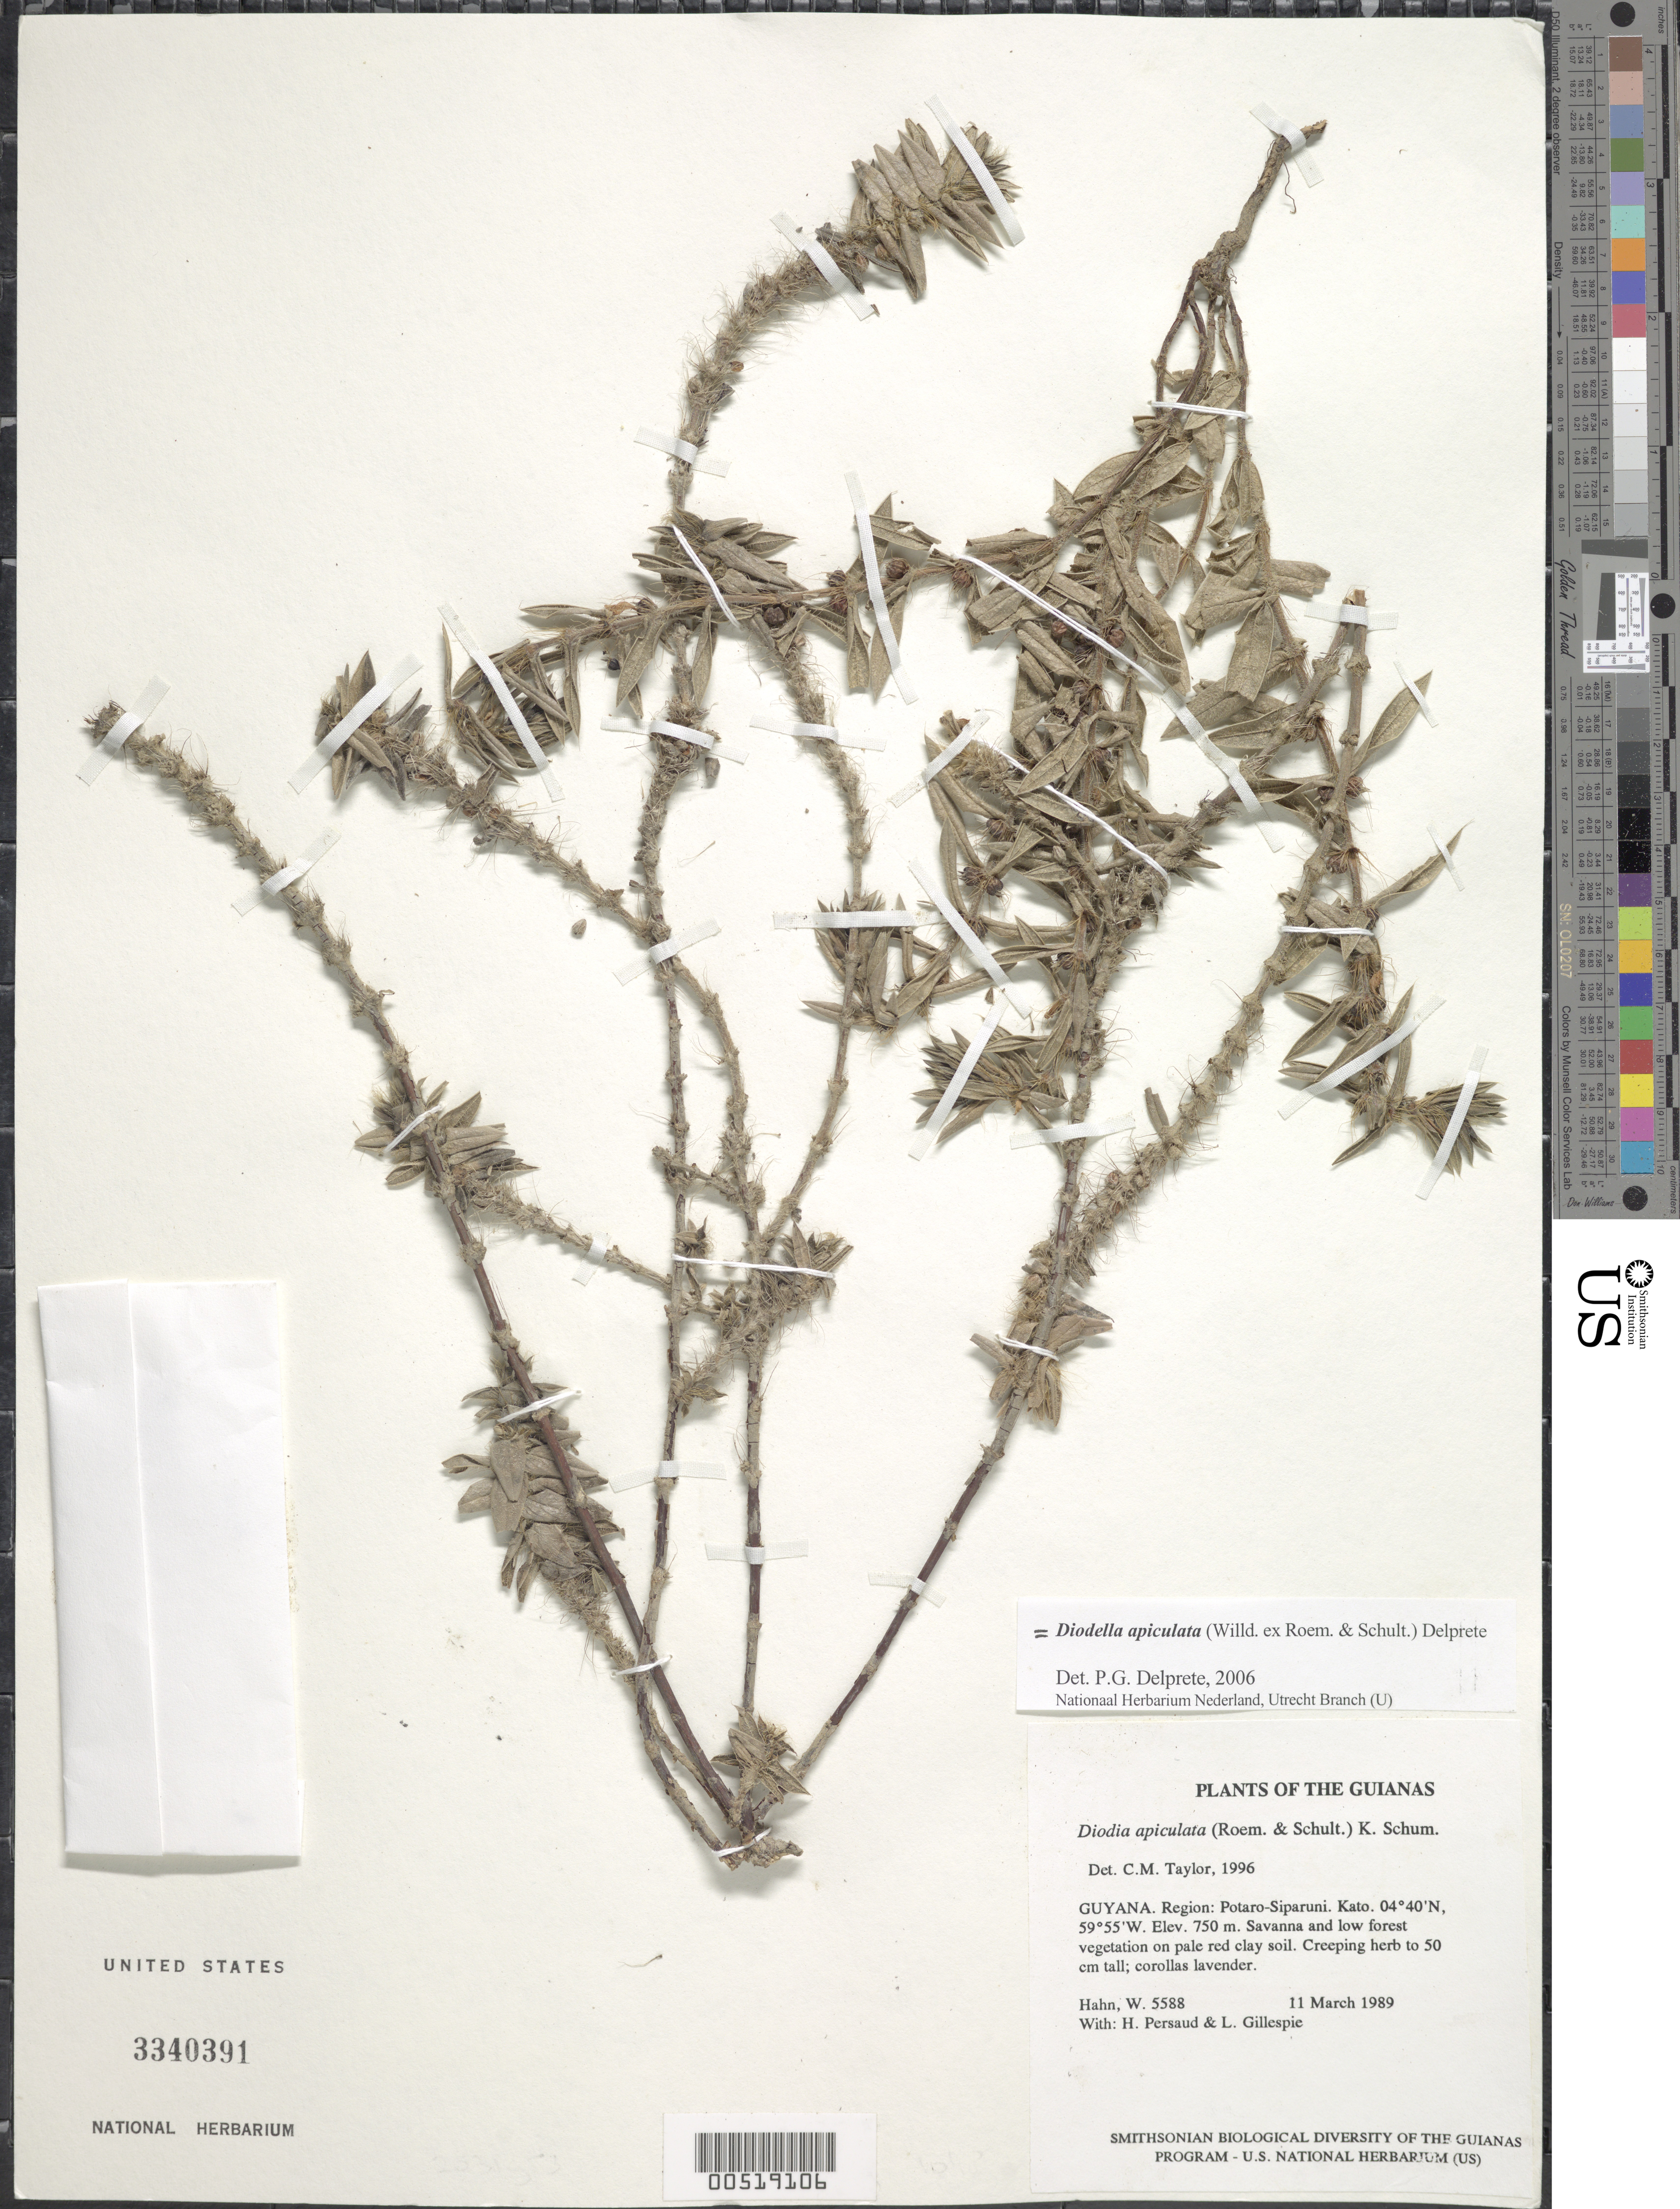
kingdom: Plantae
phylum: Tracheophyta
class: Magnoliopsida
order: Gentianales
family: Rubiaceae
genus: Diodella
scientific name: Diodella apiculata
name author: (Willd. ex Roem. & Schult.) Delprete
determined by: Delprete, P. G., Herb. de Guyane Cay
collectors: W. Hahn, H. Persaud & L. J. Gillespie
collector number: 5588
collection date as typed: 11 March 1989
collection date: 1989-03-11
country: Guyana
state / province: Potaro-Siparuni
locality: Kato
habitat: Savanna and low forest vegetation on pale red clay soil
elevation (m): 750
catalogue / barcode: US 3340391